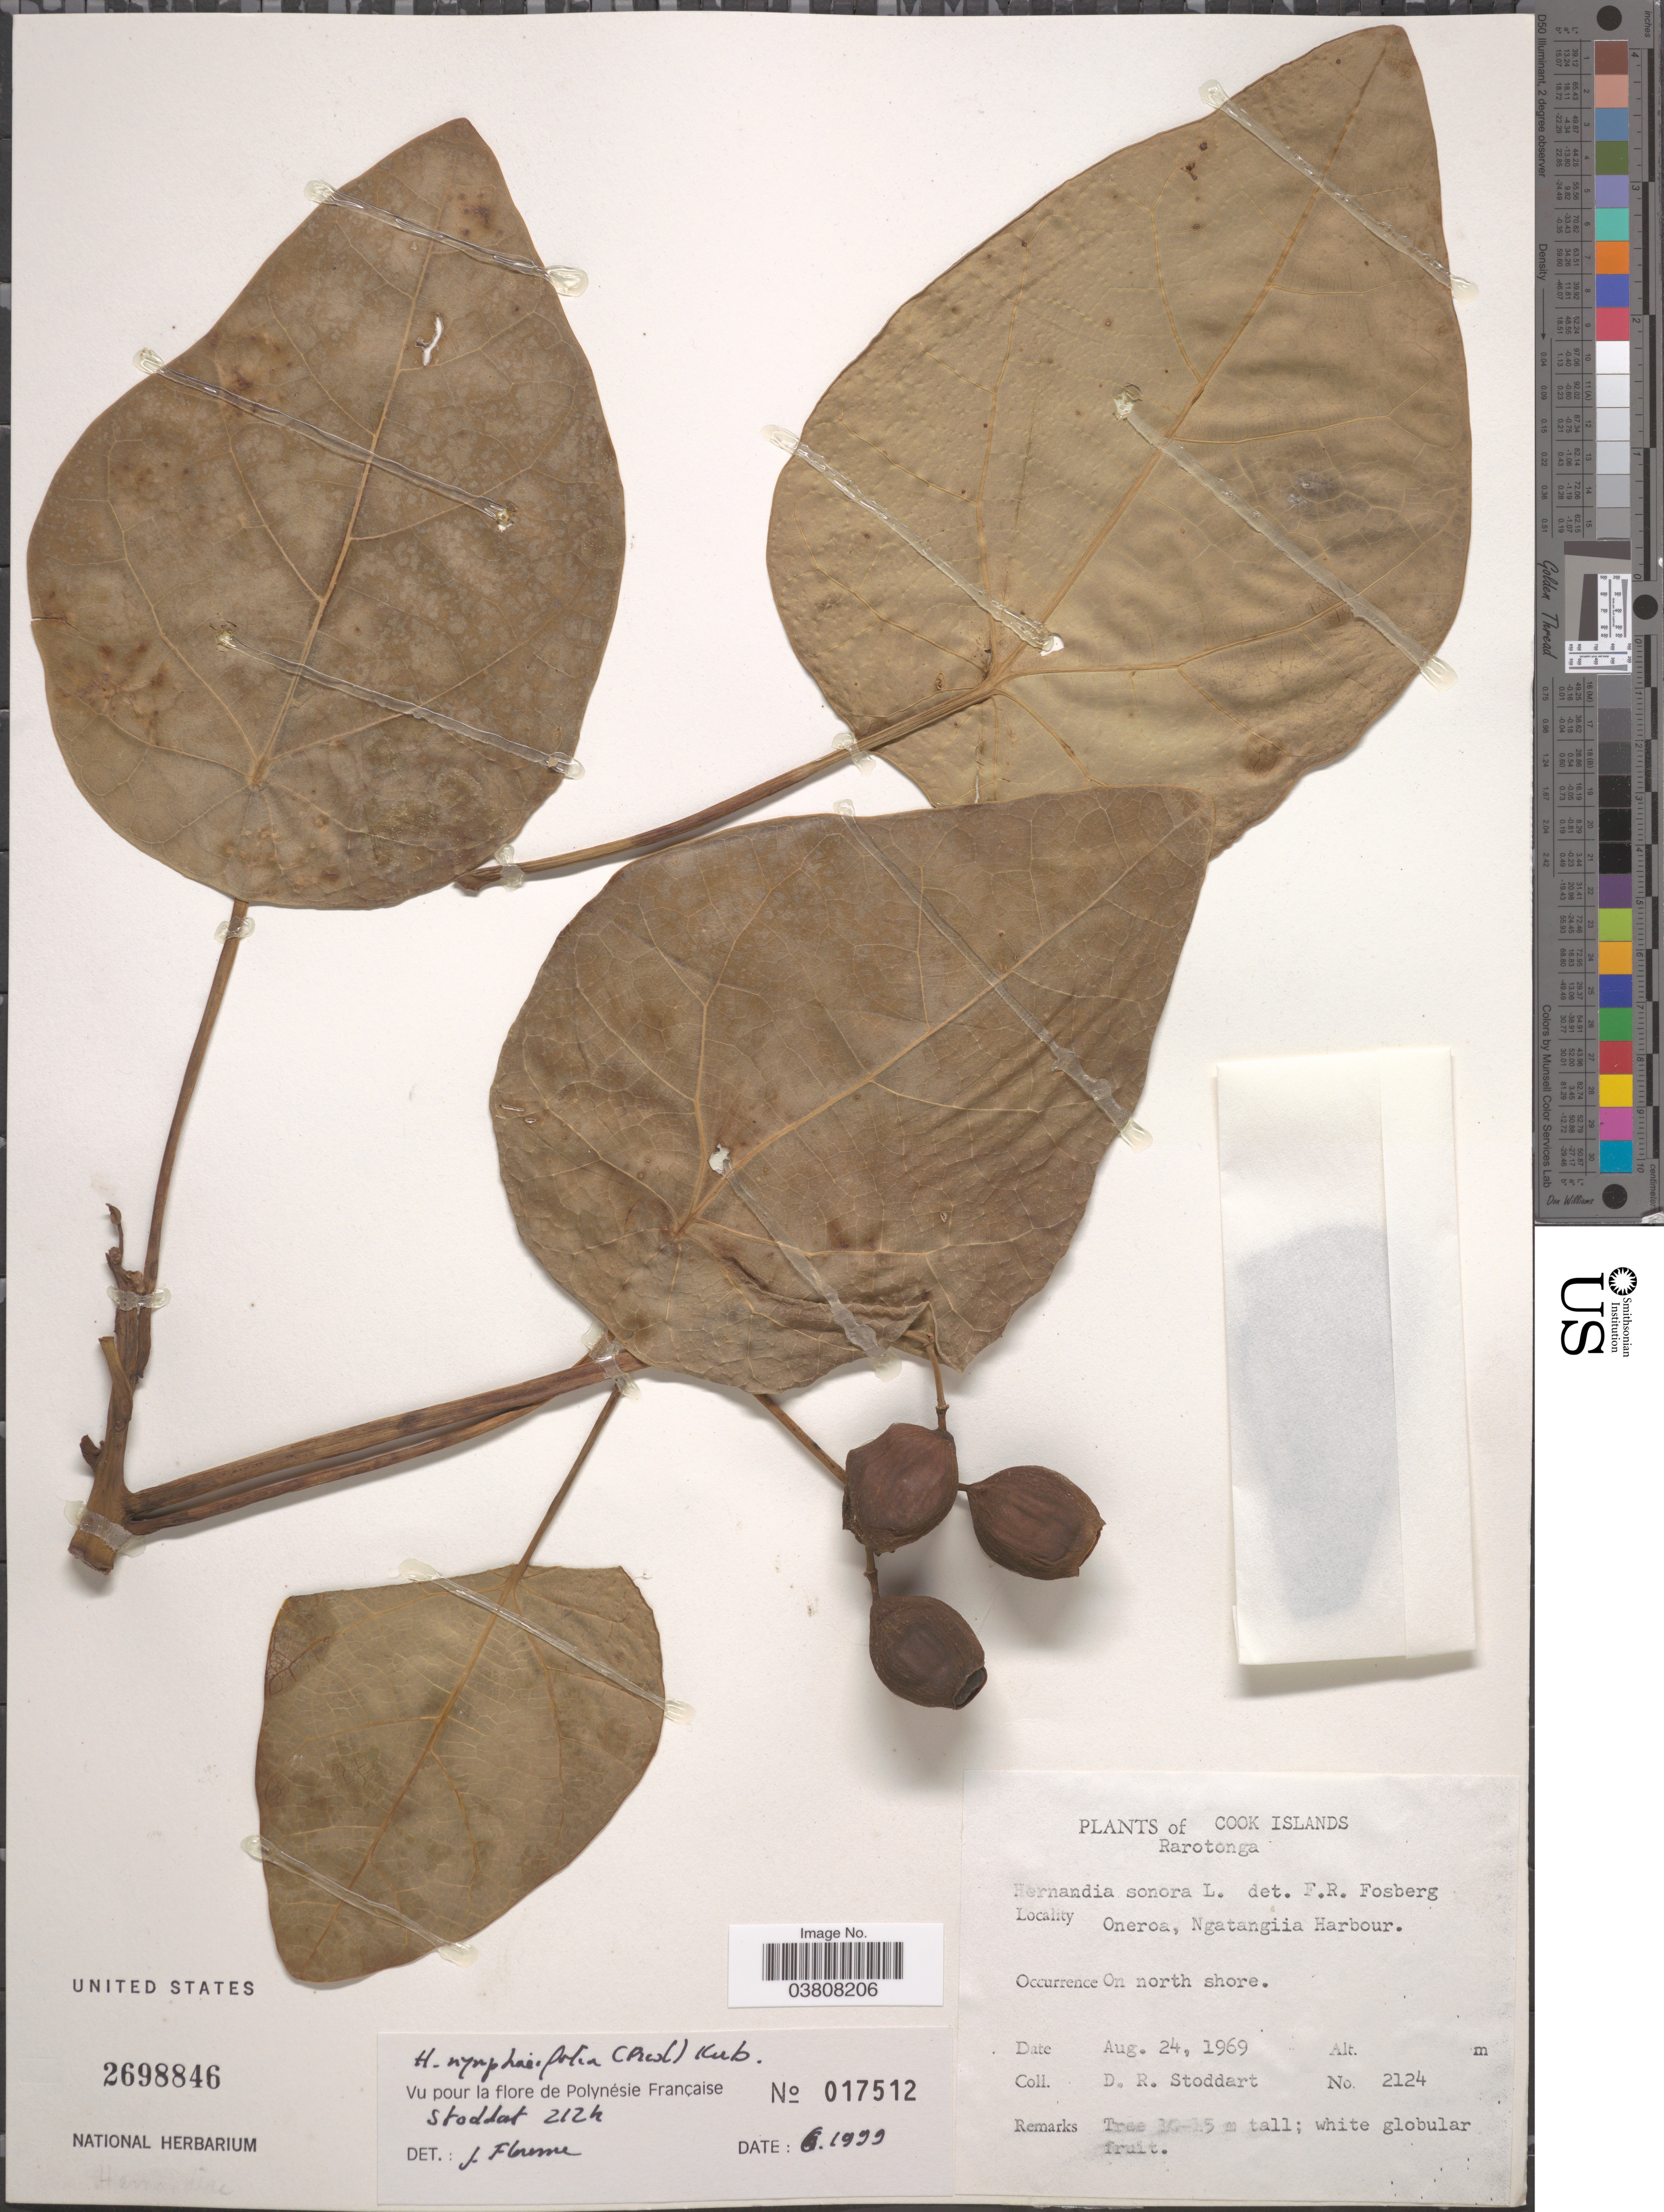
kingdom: Plantae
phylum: Tracheophyta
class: Magnoliopsida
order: Laurales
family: Hernandiaceae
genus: Hernandia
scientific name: Hernandia nymphaeifolia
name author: (C. Presl) Kubitzki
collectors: D. R. Stoddart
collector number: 2124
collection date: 1969-08-24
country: Cook Islands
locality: Rarotonga. Oneroa, Ngatangiia Harbour. On north shore.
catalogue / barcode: US 2698846